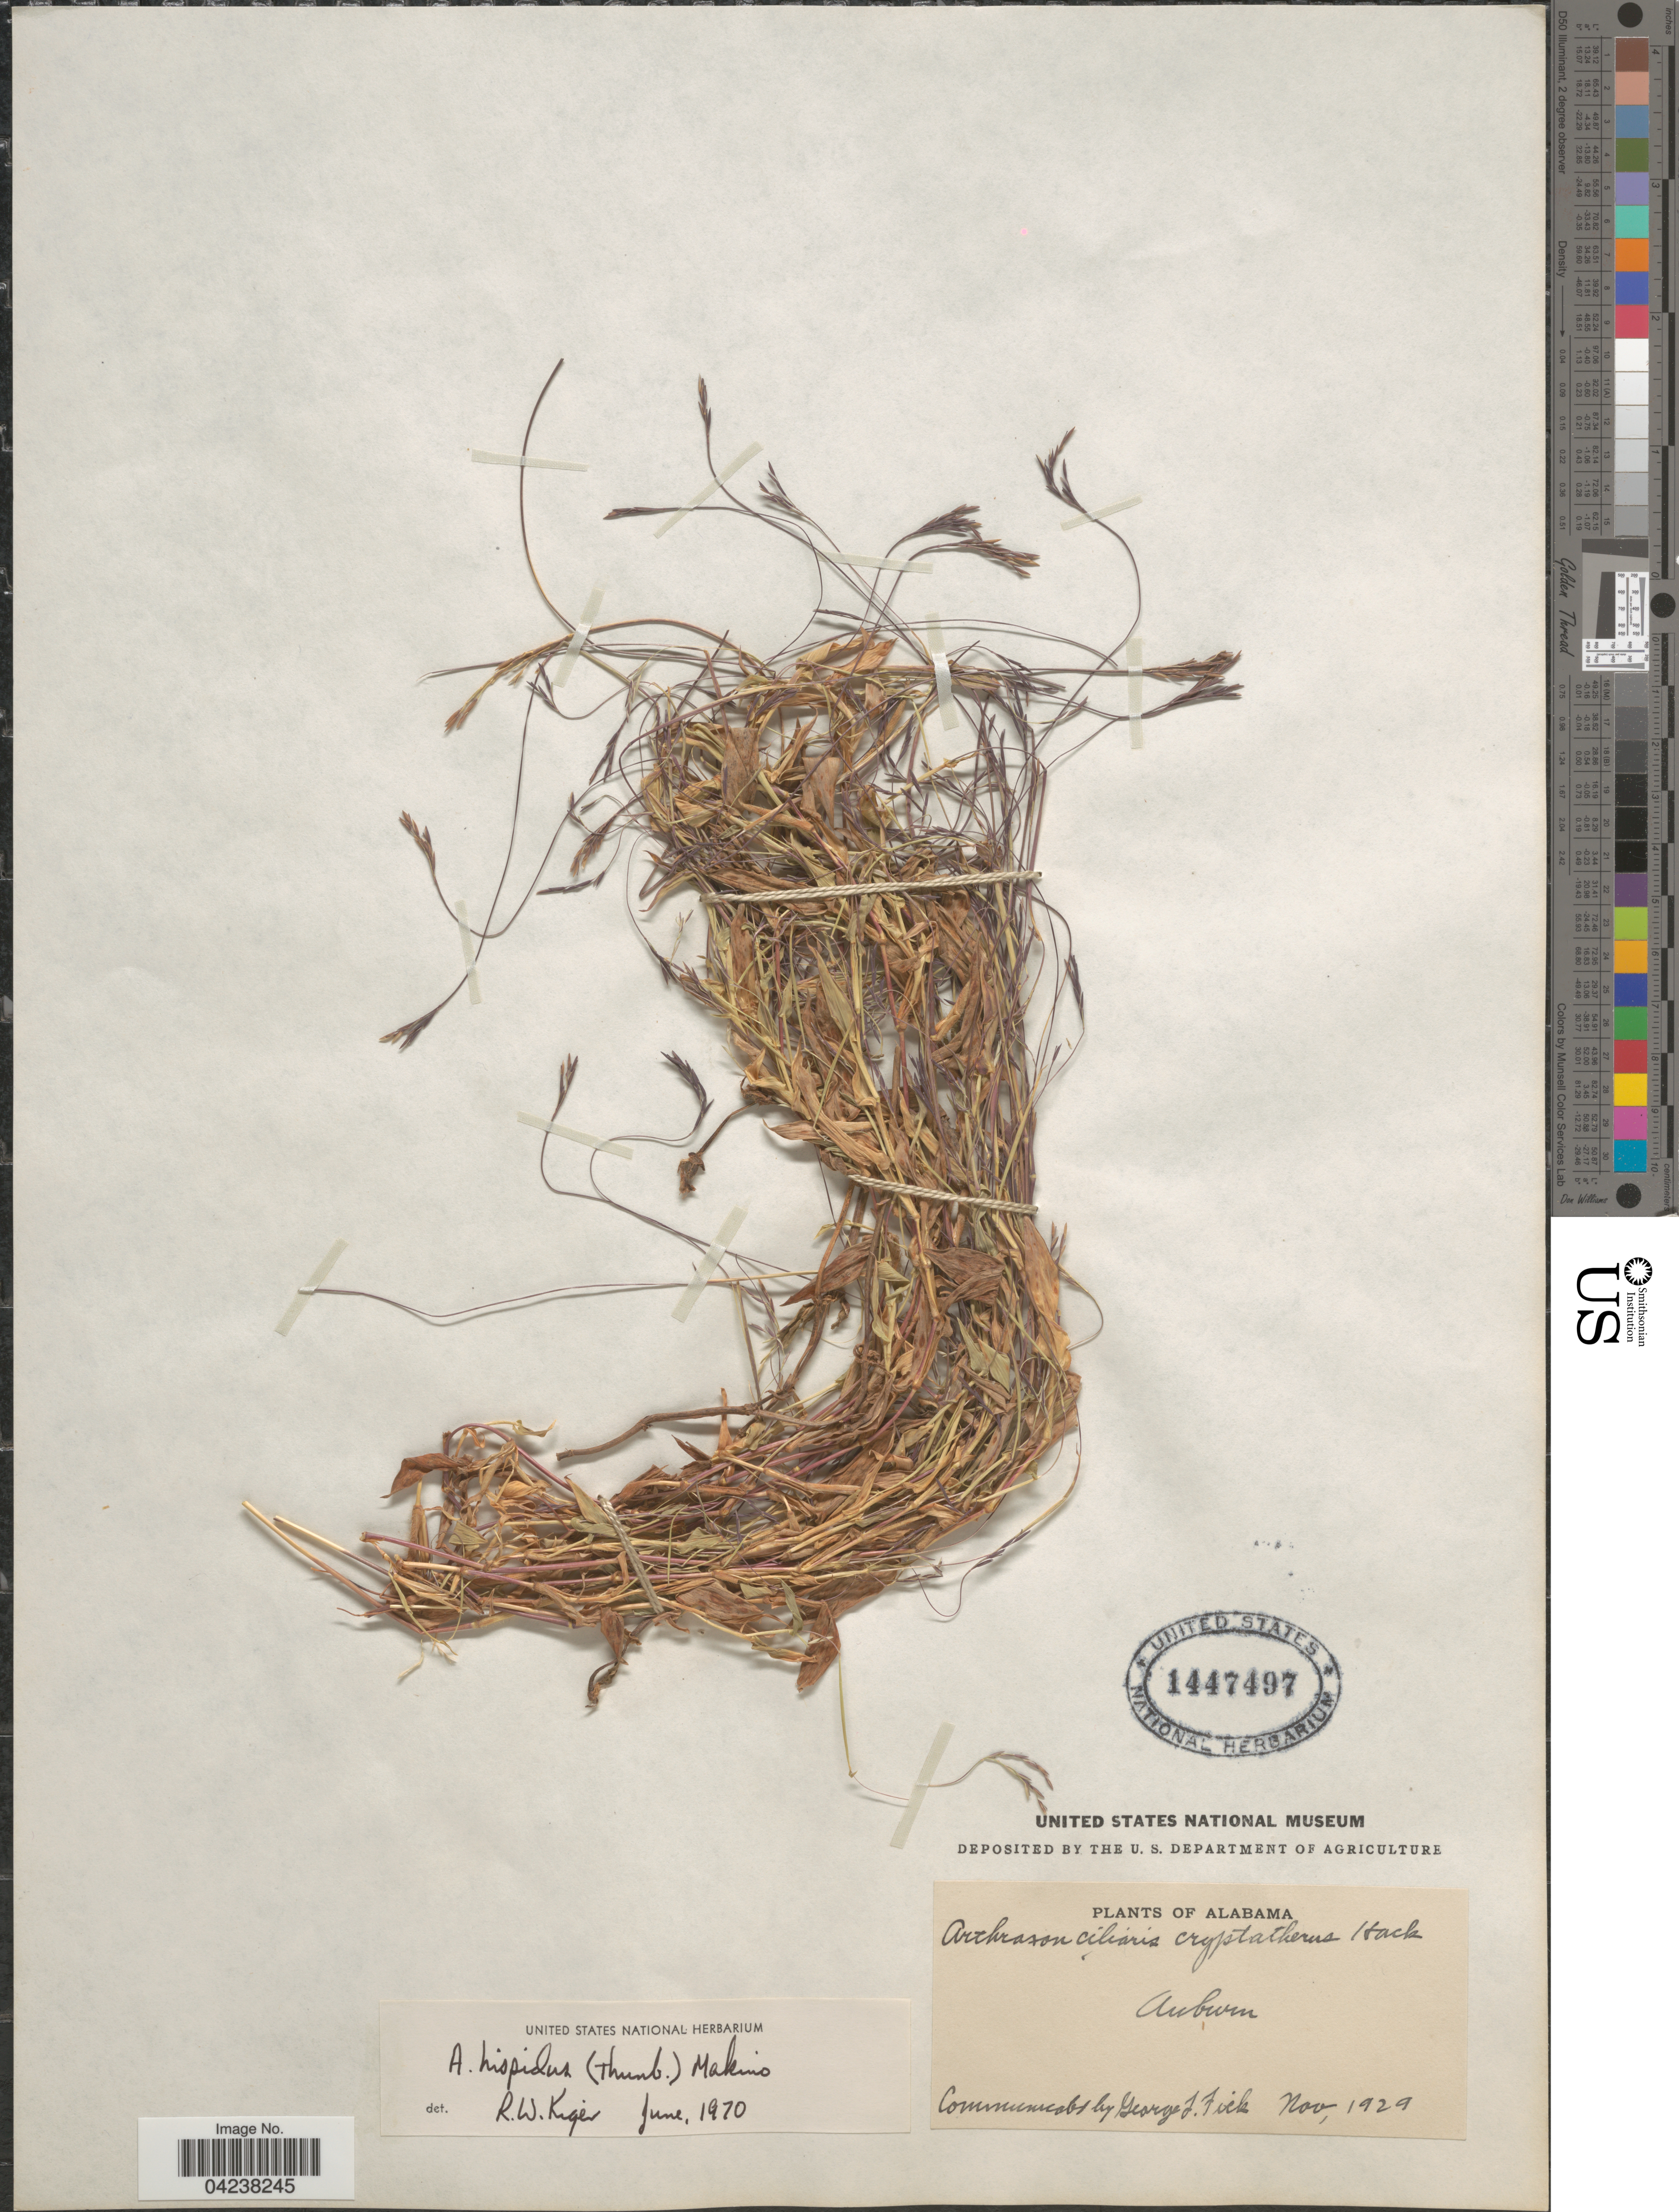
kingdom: Plantae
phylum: Tracheophyta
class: Liliopsida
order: Poales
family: Poaceae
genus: Arthraxon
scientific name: Arthraxon hispidus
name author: (Thunb.) Makino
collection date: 1929-11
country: United States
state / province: Alabama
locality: Auburn.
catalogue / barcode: US 1447497